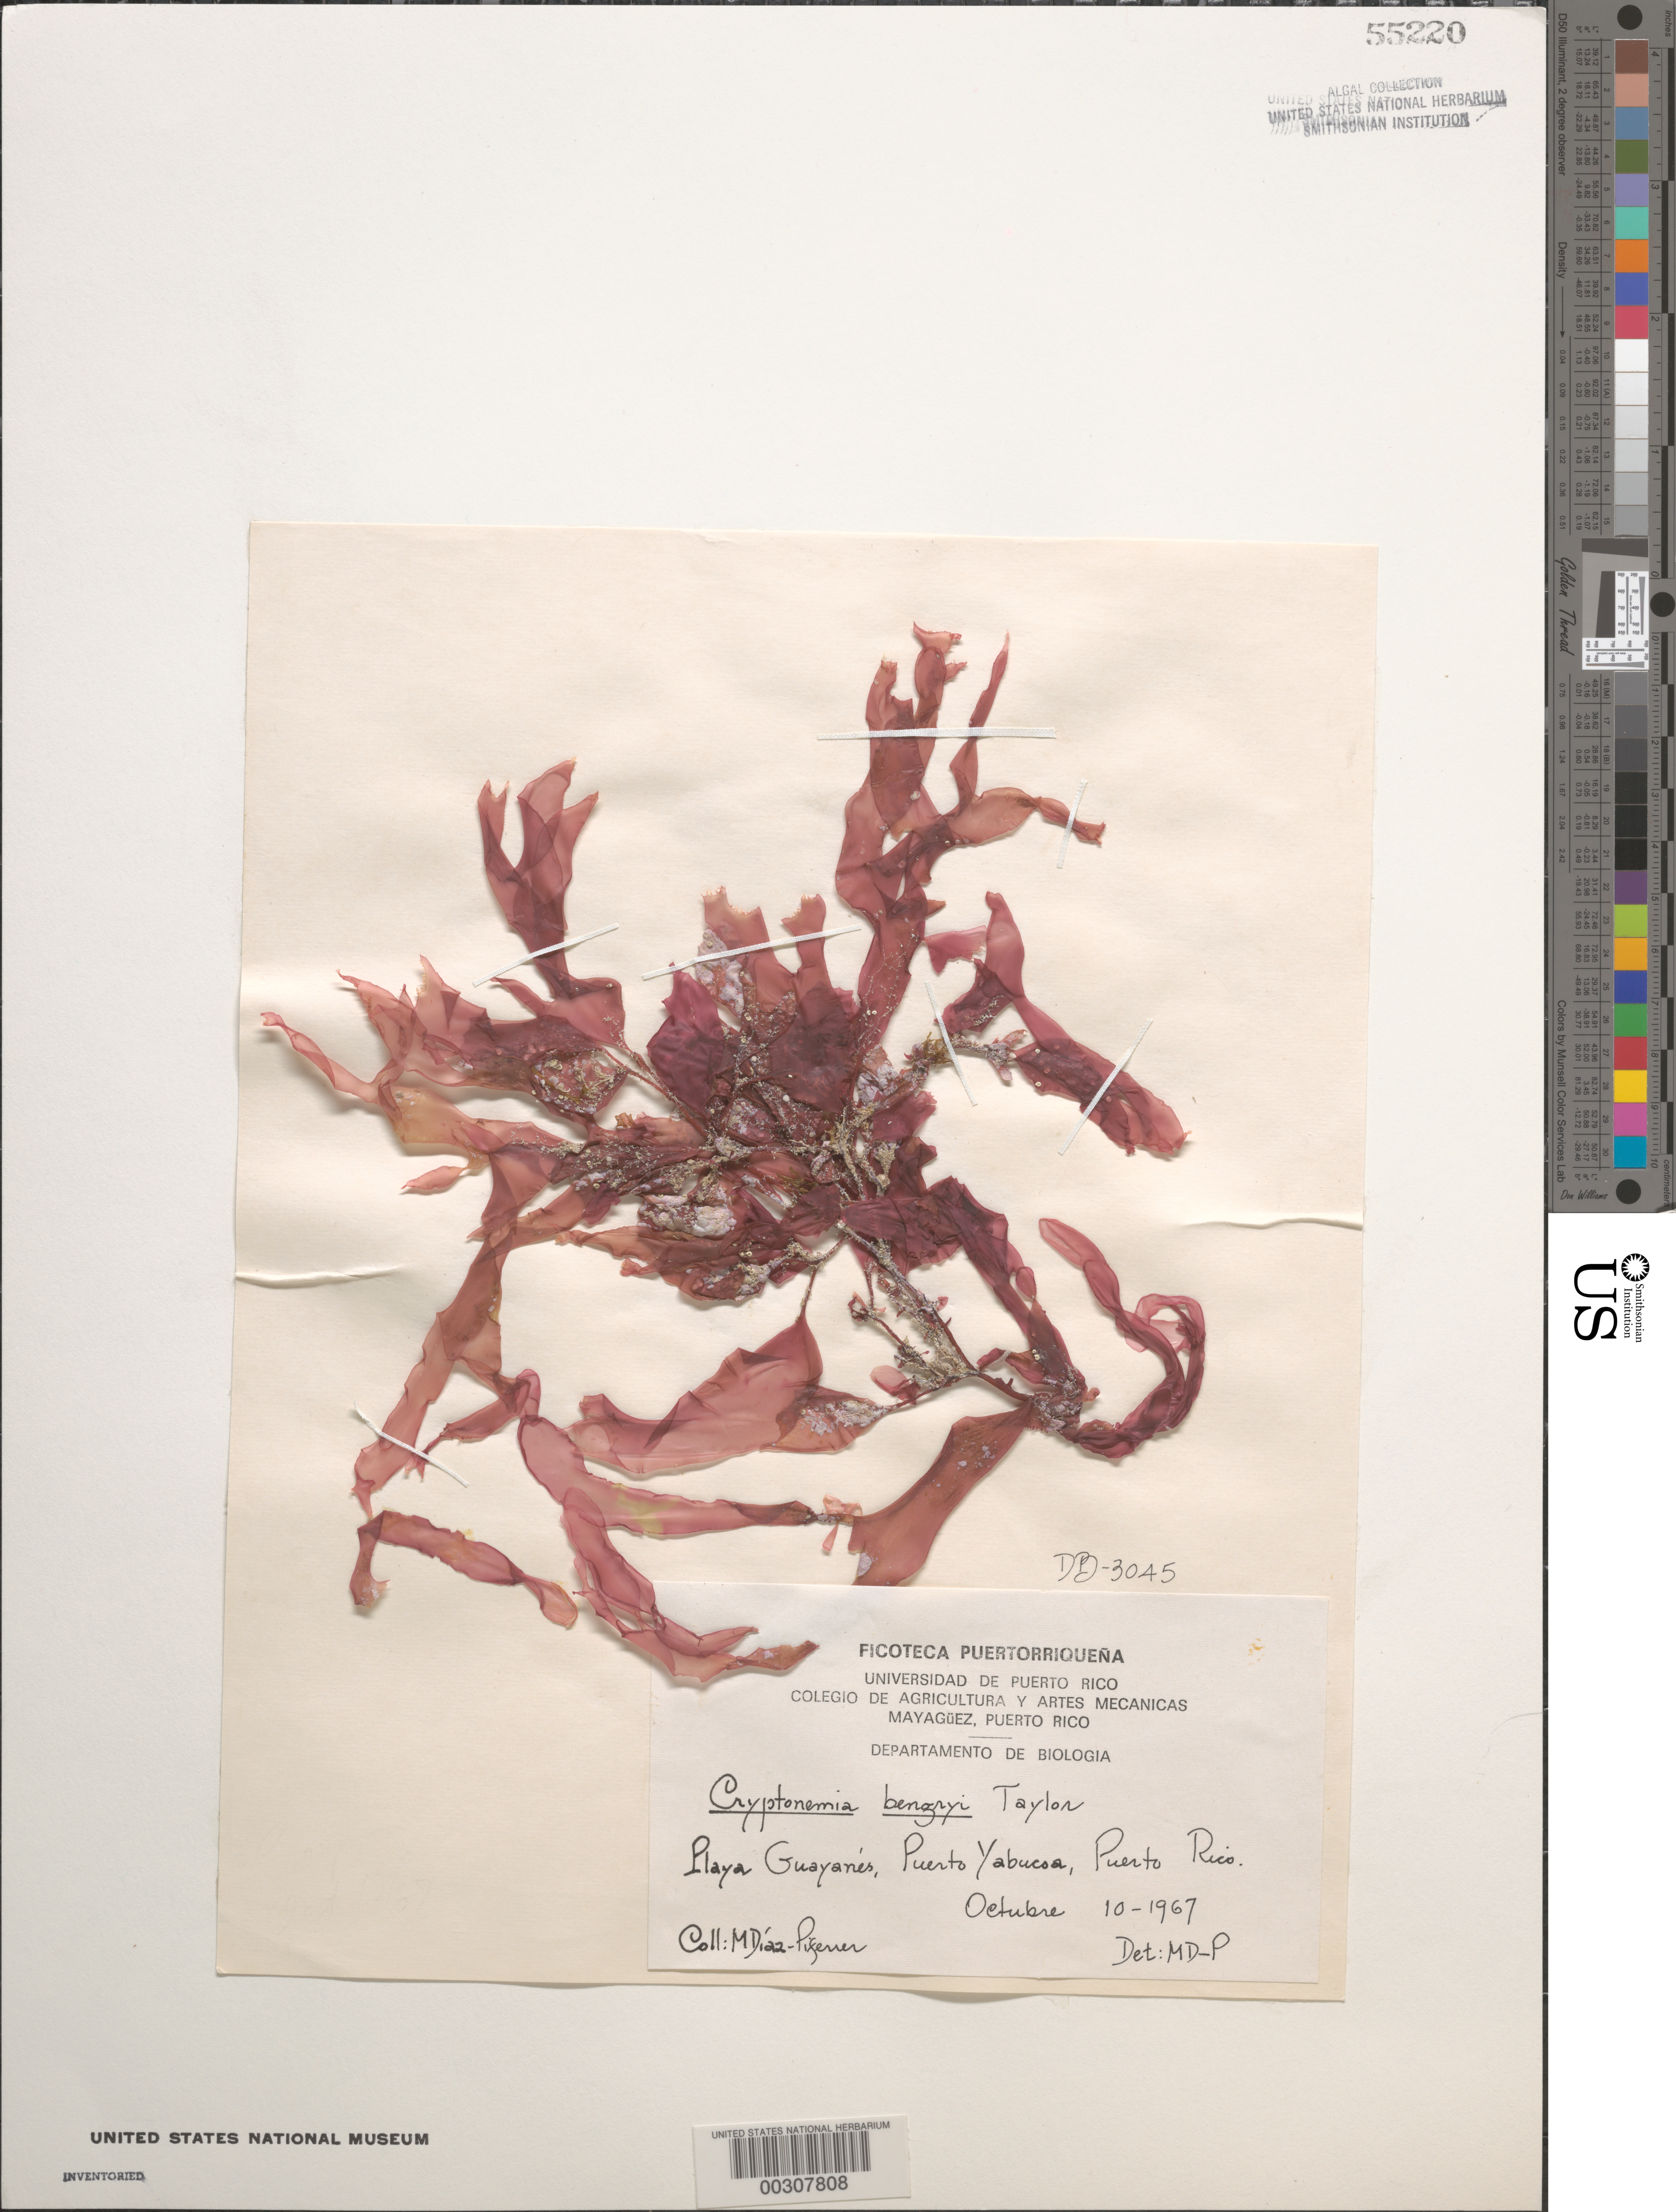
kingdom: Plantae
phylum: Rhodophyta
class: Florideophyceae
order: Halymeniales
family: Halymeniaceae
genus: Cryptonemia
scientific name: Cryptonemia bengryi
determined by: Diaz-Piferrer, M.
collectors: M. Diaz-Piferrer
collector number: DB-3045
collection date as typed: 10 Oct 1967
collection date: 1967-10-10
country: Puerto Rico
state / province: Yabucoa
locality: Playa Guayanes, Puerto Yabucoa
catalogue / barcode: US 55220